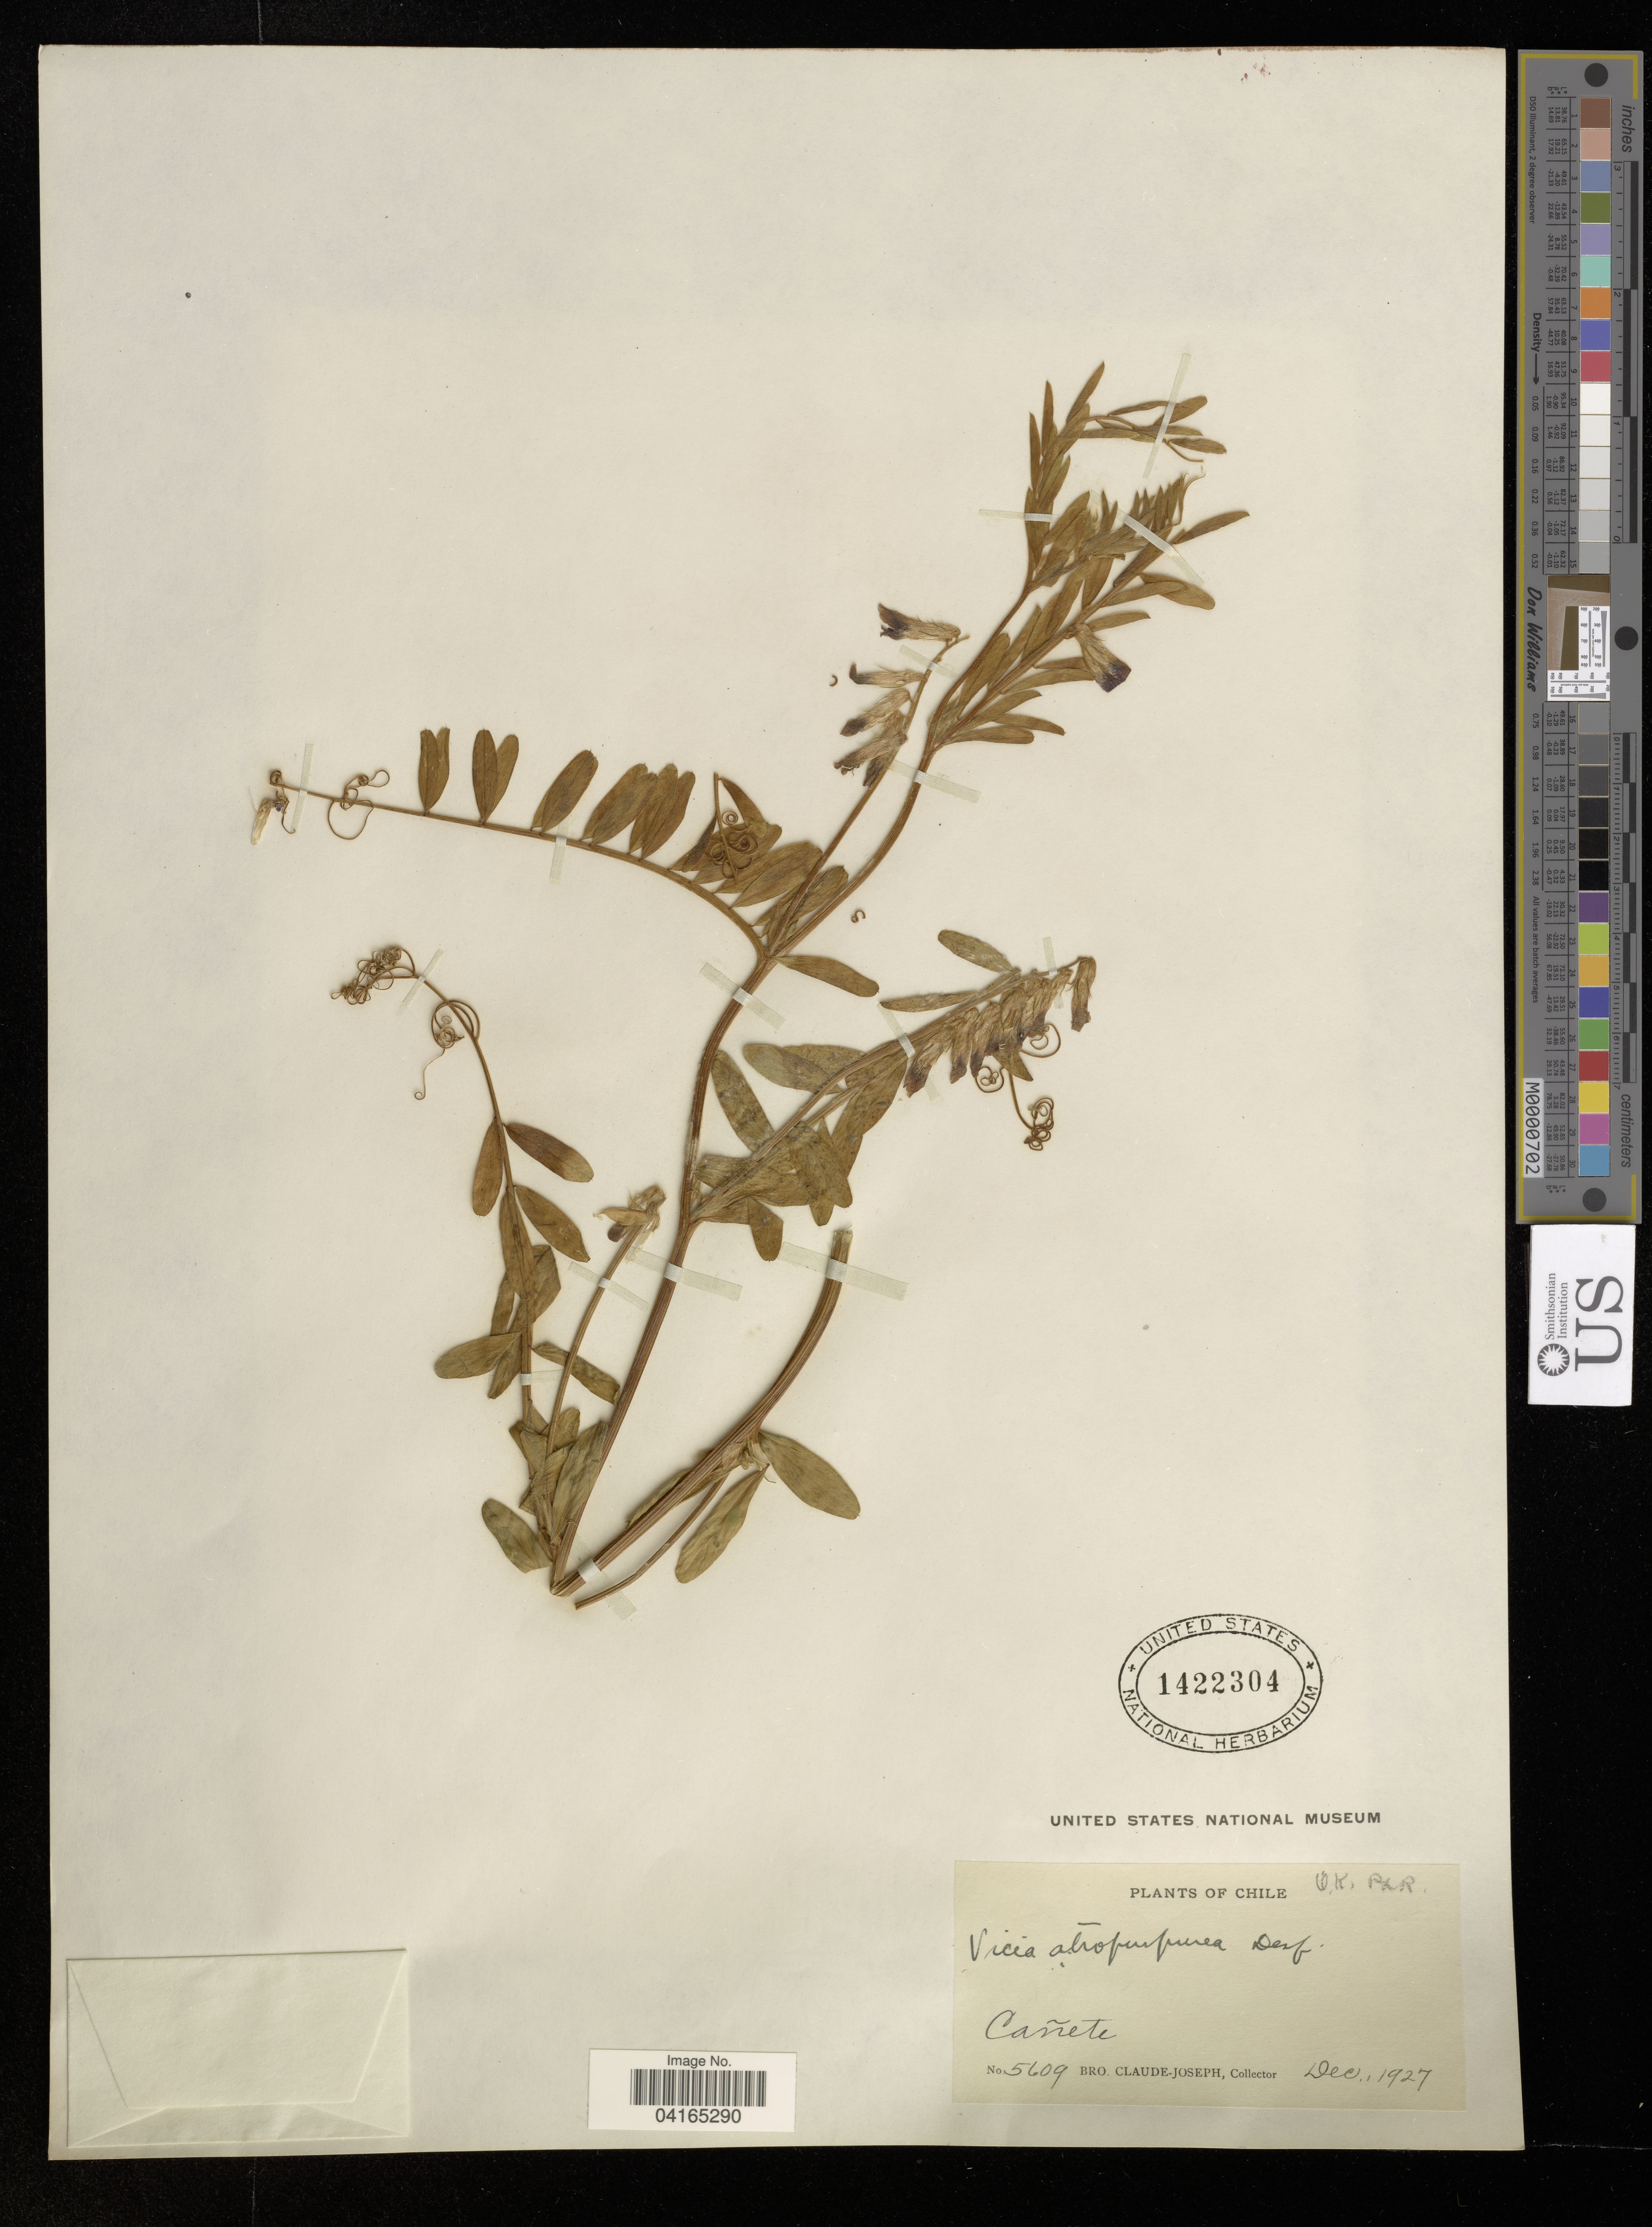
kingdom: Plantae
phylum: Tracheophyta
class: Magnoliopsida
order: Fabales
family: Fabaceae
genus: Vicia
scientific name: Vicia atropurpurea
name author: Desf.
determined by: Hechenleitner, Paulina, RBG Edinburgh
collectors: Bro. Claude-Joseph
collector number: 5609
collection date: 1927-12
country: Chile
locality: Cañete.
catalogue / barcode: US 1422304